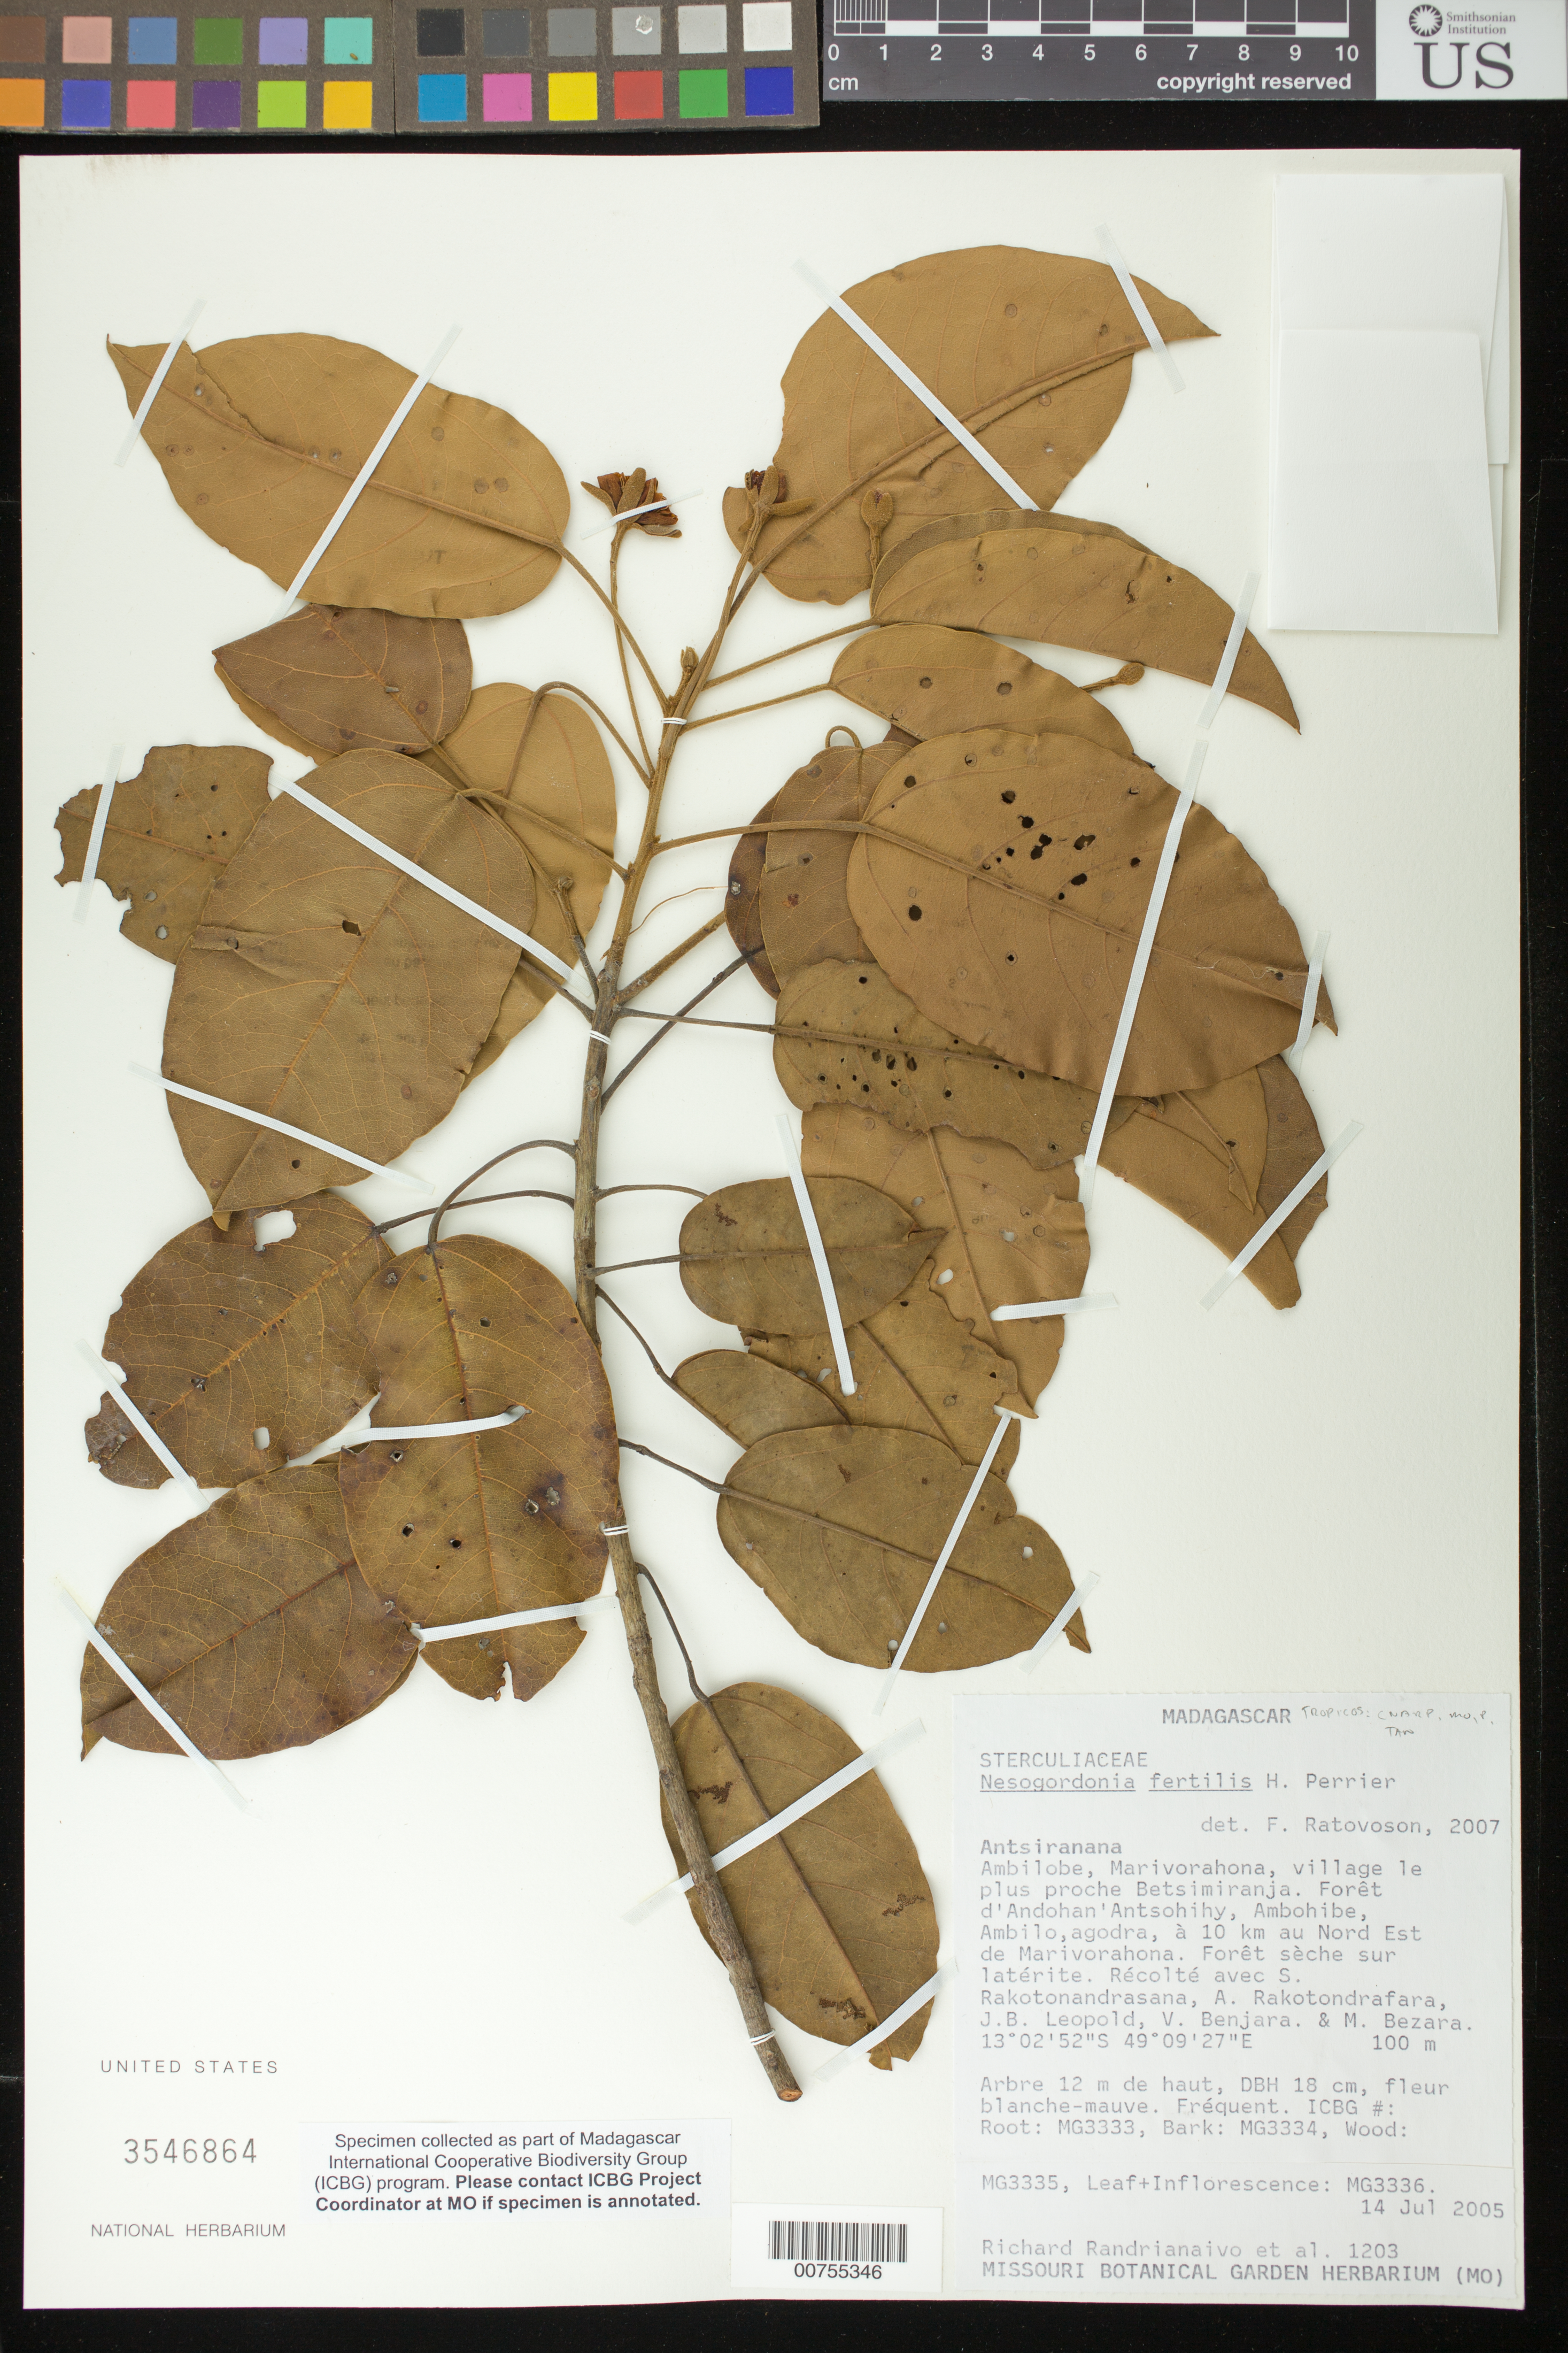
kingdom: Plantae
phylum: Tracheophyta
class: Magnoliopsida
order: Malvales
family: Malvaceae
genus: Nesogordonia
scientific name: Nesogordonia fertilis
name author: H. Perrier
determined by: Ratovoson, F.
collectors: R. Randrianaivo & et al.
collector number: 1203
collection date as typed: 14 Jul 2005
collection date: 2005-07-14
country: Madagascar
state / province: Diana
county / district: Ambilobe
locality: Ambilobe, Marivorahona, village de plus proche Betsimiranja. Forêt d'Andohan'Antsohihy, Ambohibe, Ambilo, agodra, á 10 km au Nord Est de Marivorahona.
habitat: Forêt sèche sur latérite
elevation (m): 100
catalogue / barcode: US 3546864